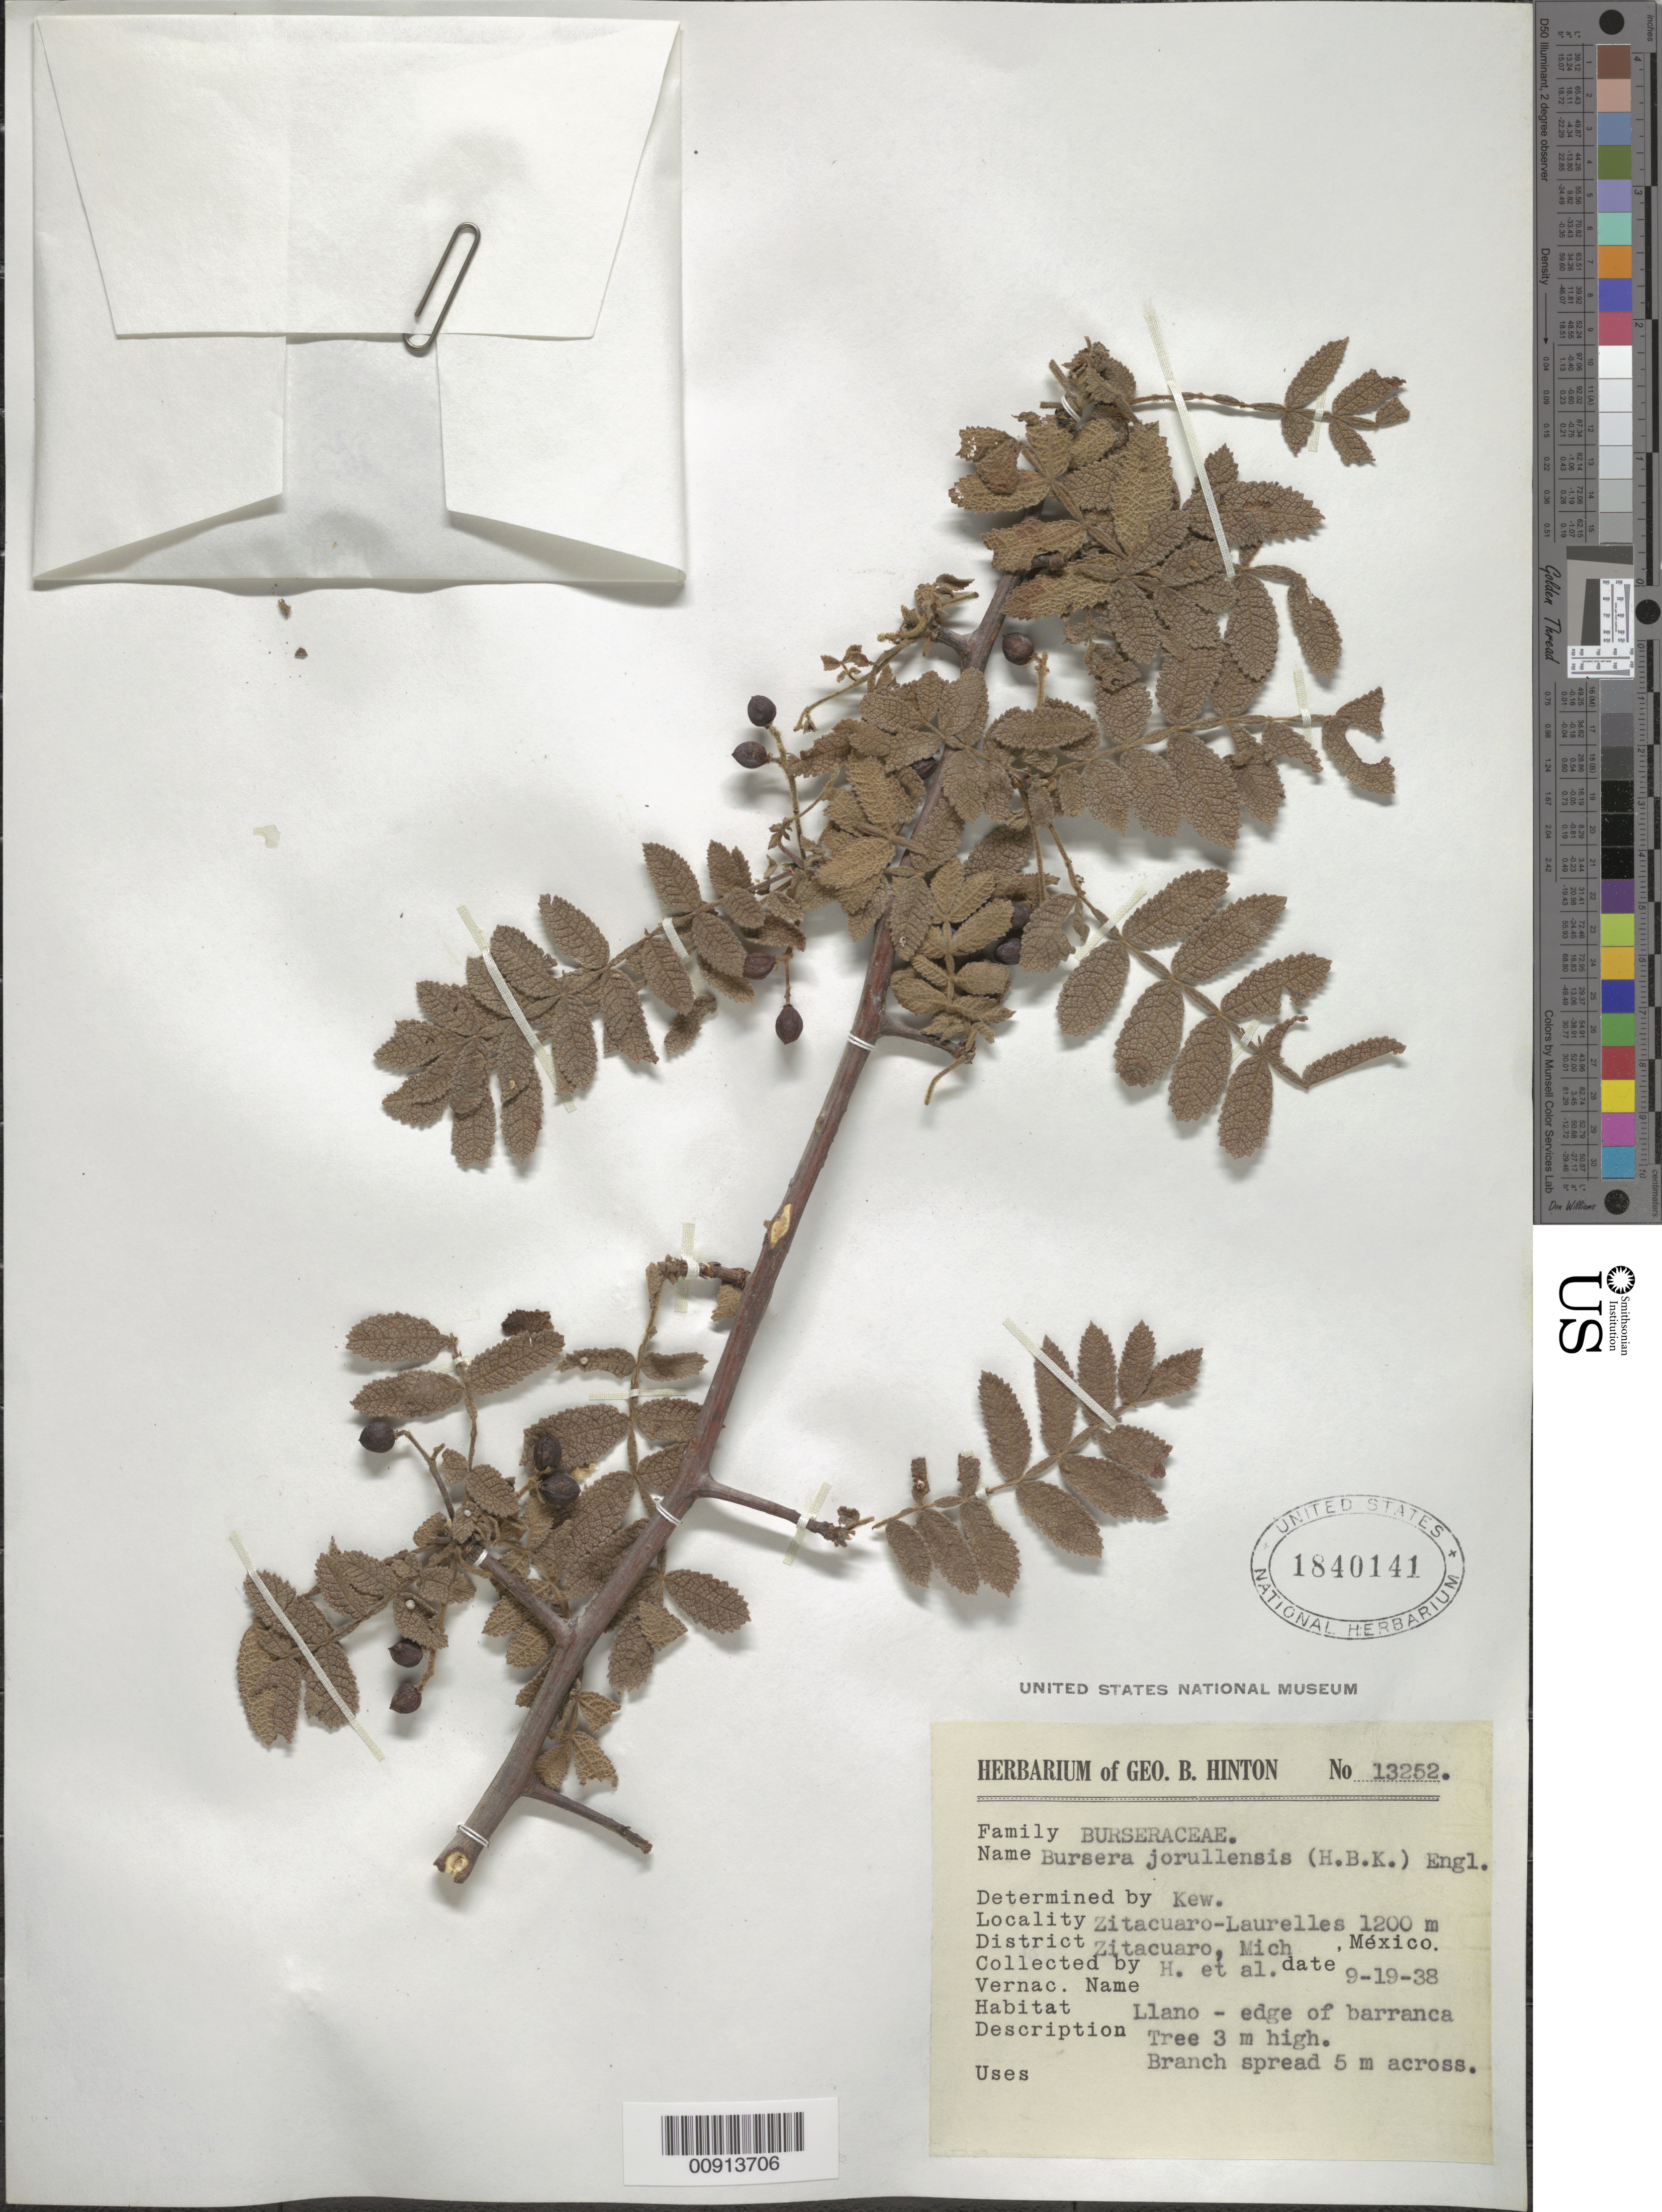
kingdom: Plantae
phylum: Tracheophyta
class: Magnoliopsida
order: Sapindales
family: Burseraceae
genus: Bursera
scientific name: Bursera jorullensis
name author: (Kunth) Engl.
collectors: G. B. Hinton & et al.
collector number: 13252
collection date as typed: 19 Sep 1938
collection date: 1938-09-19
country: Mexico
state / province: Michoacán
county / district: Zitácuaro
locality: Zitácuaro - Laurelles, District Zitácuaro, Michoacán.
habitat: Llano - edge of barranca.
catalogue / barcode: US 1840141